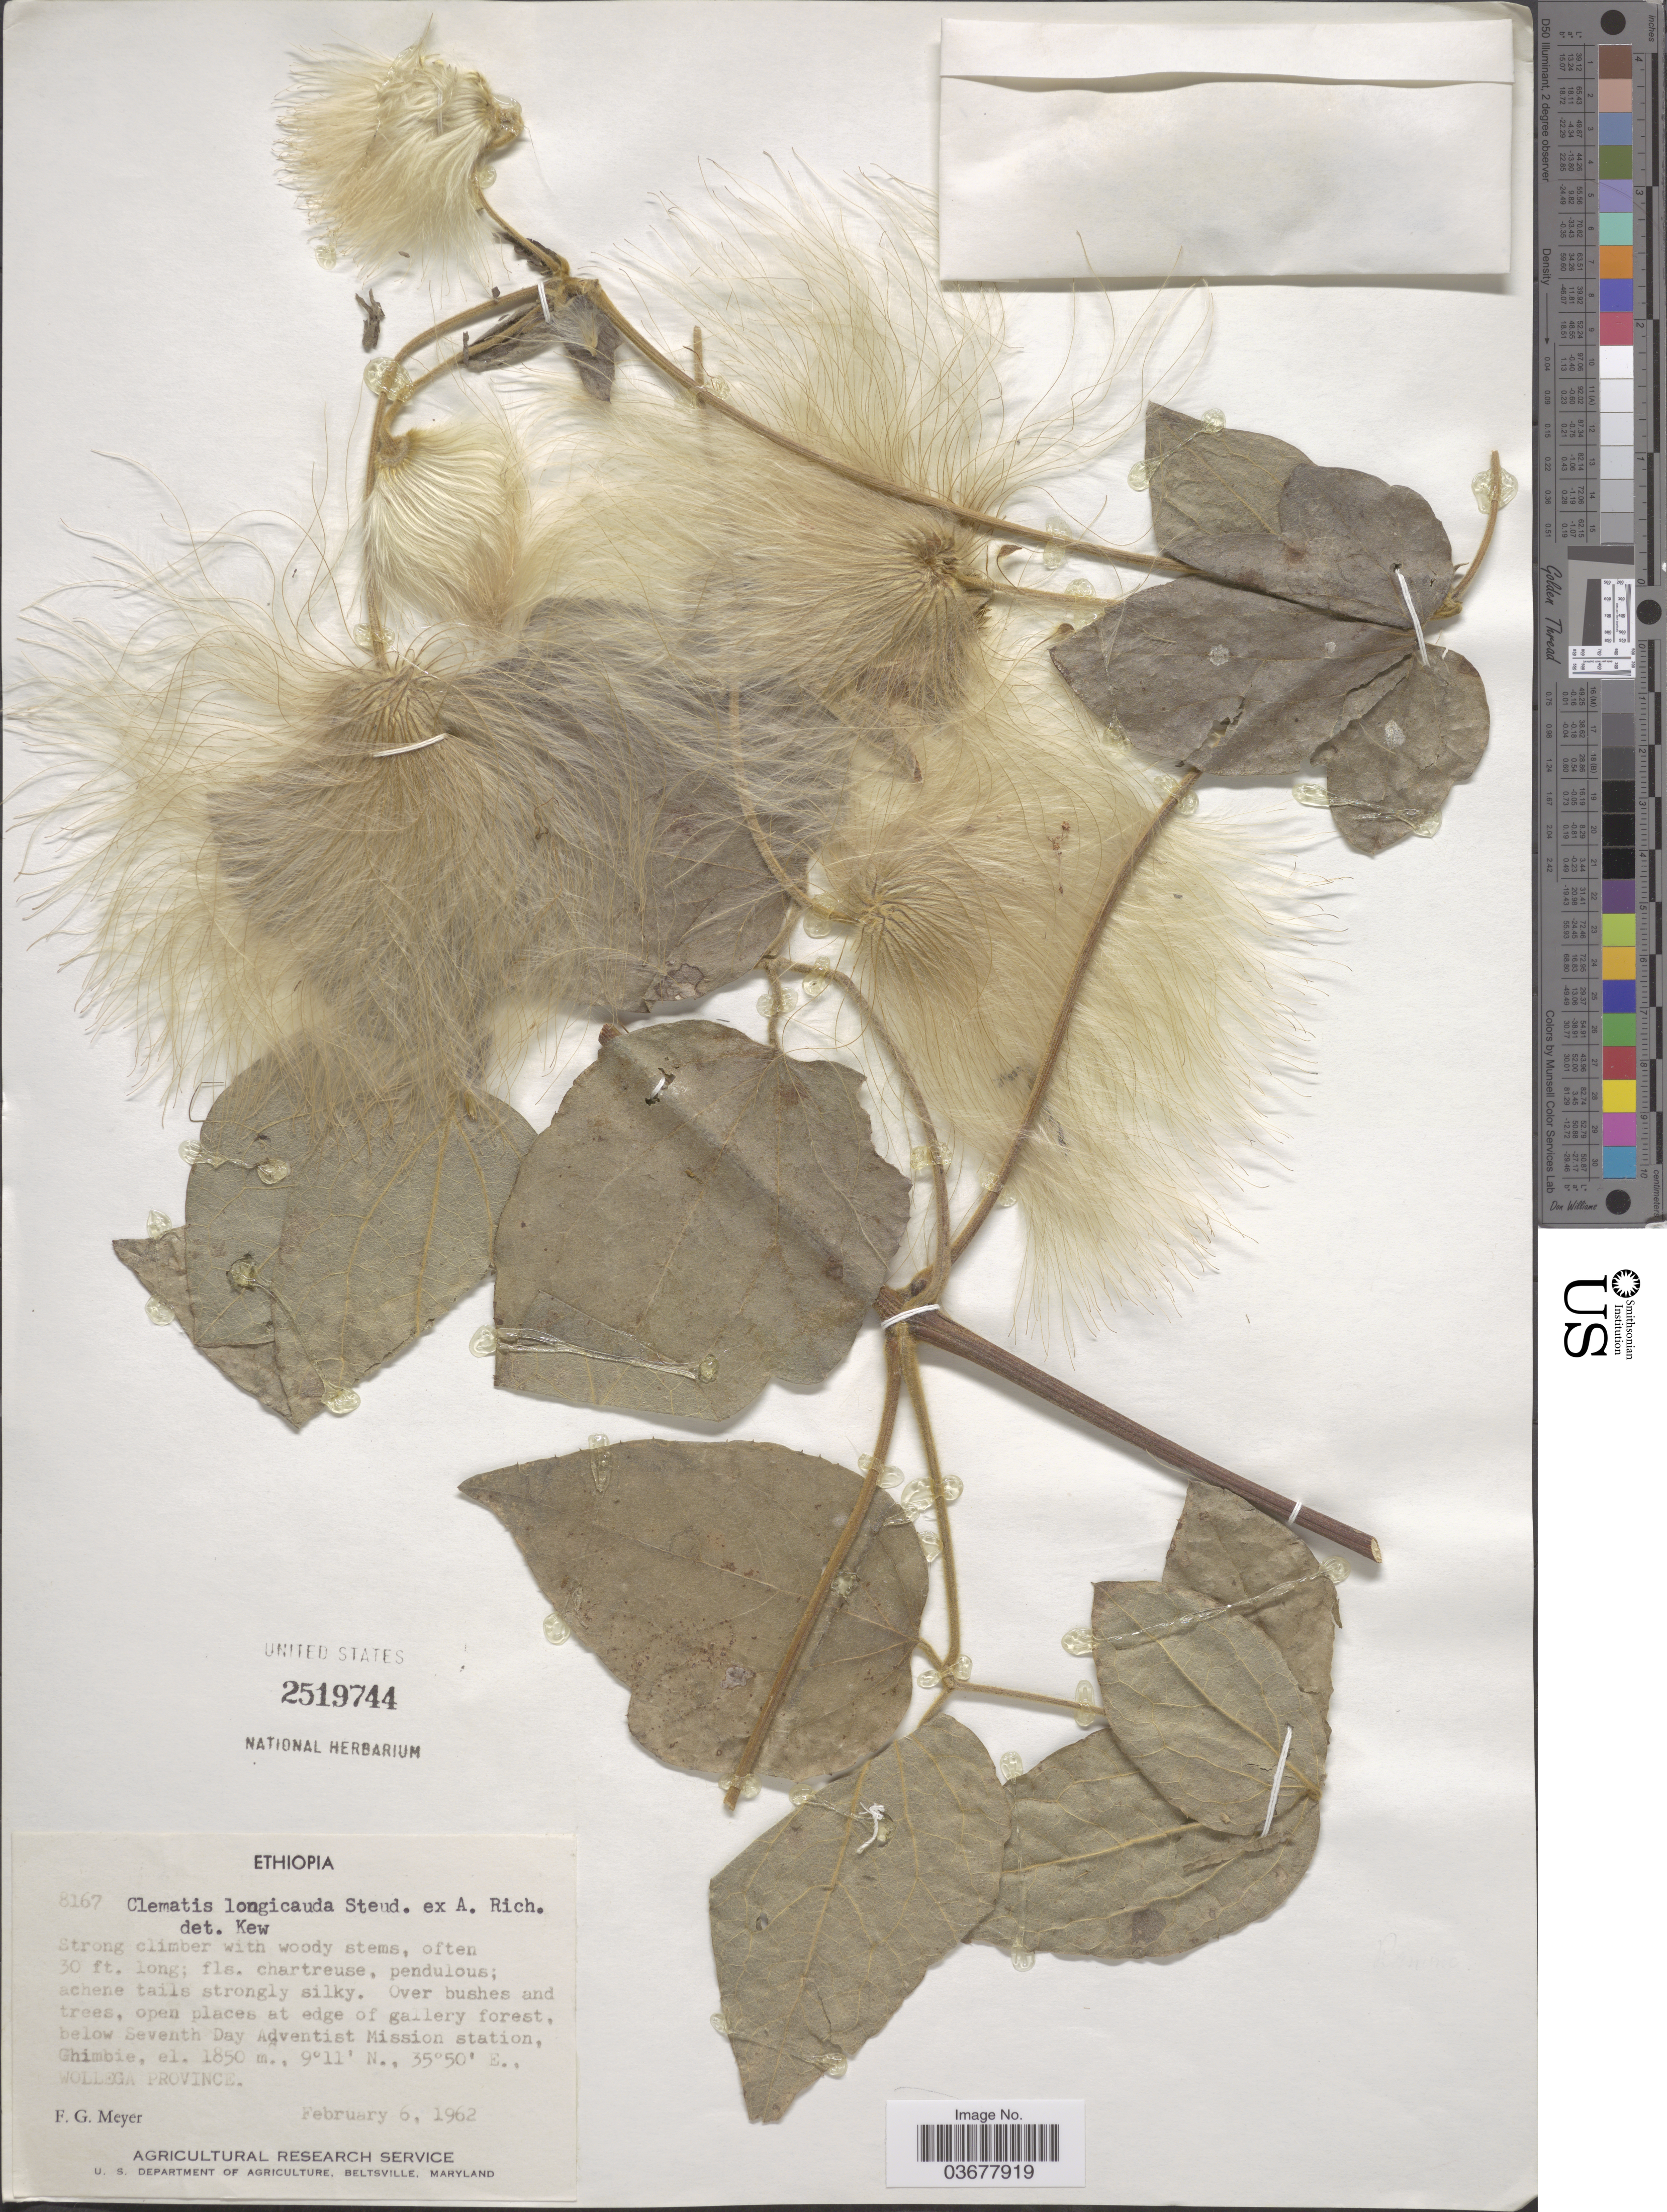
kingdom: Plantae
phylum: Tracheophyta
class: Magnoliopsida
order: Ranunculales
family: Ranunculaceae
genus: Clematis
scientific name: Clematis longicauda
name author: Steud. ex A. Rich.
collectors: F. G. Meyer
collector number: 8167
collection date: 1962-02-06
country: Ethiopia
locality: Below Seventh Day Adventist Mission station, Ghimbie. Wollega Province.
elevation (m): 1850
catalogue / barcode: US 2519744